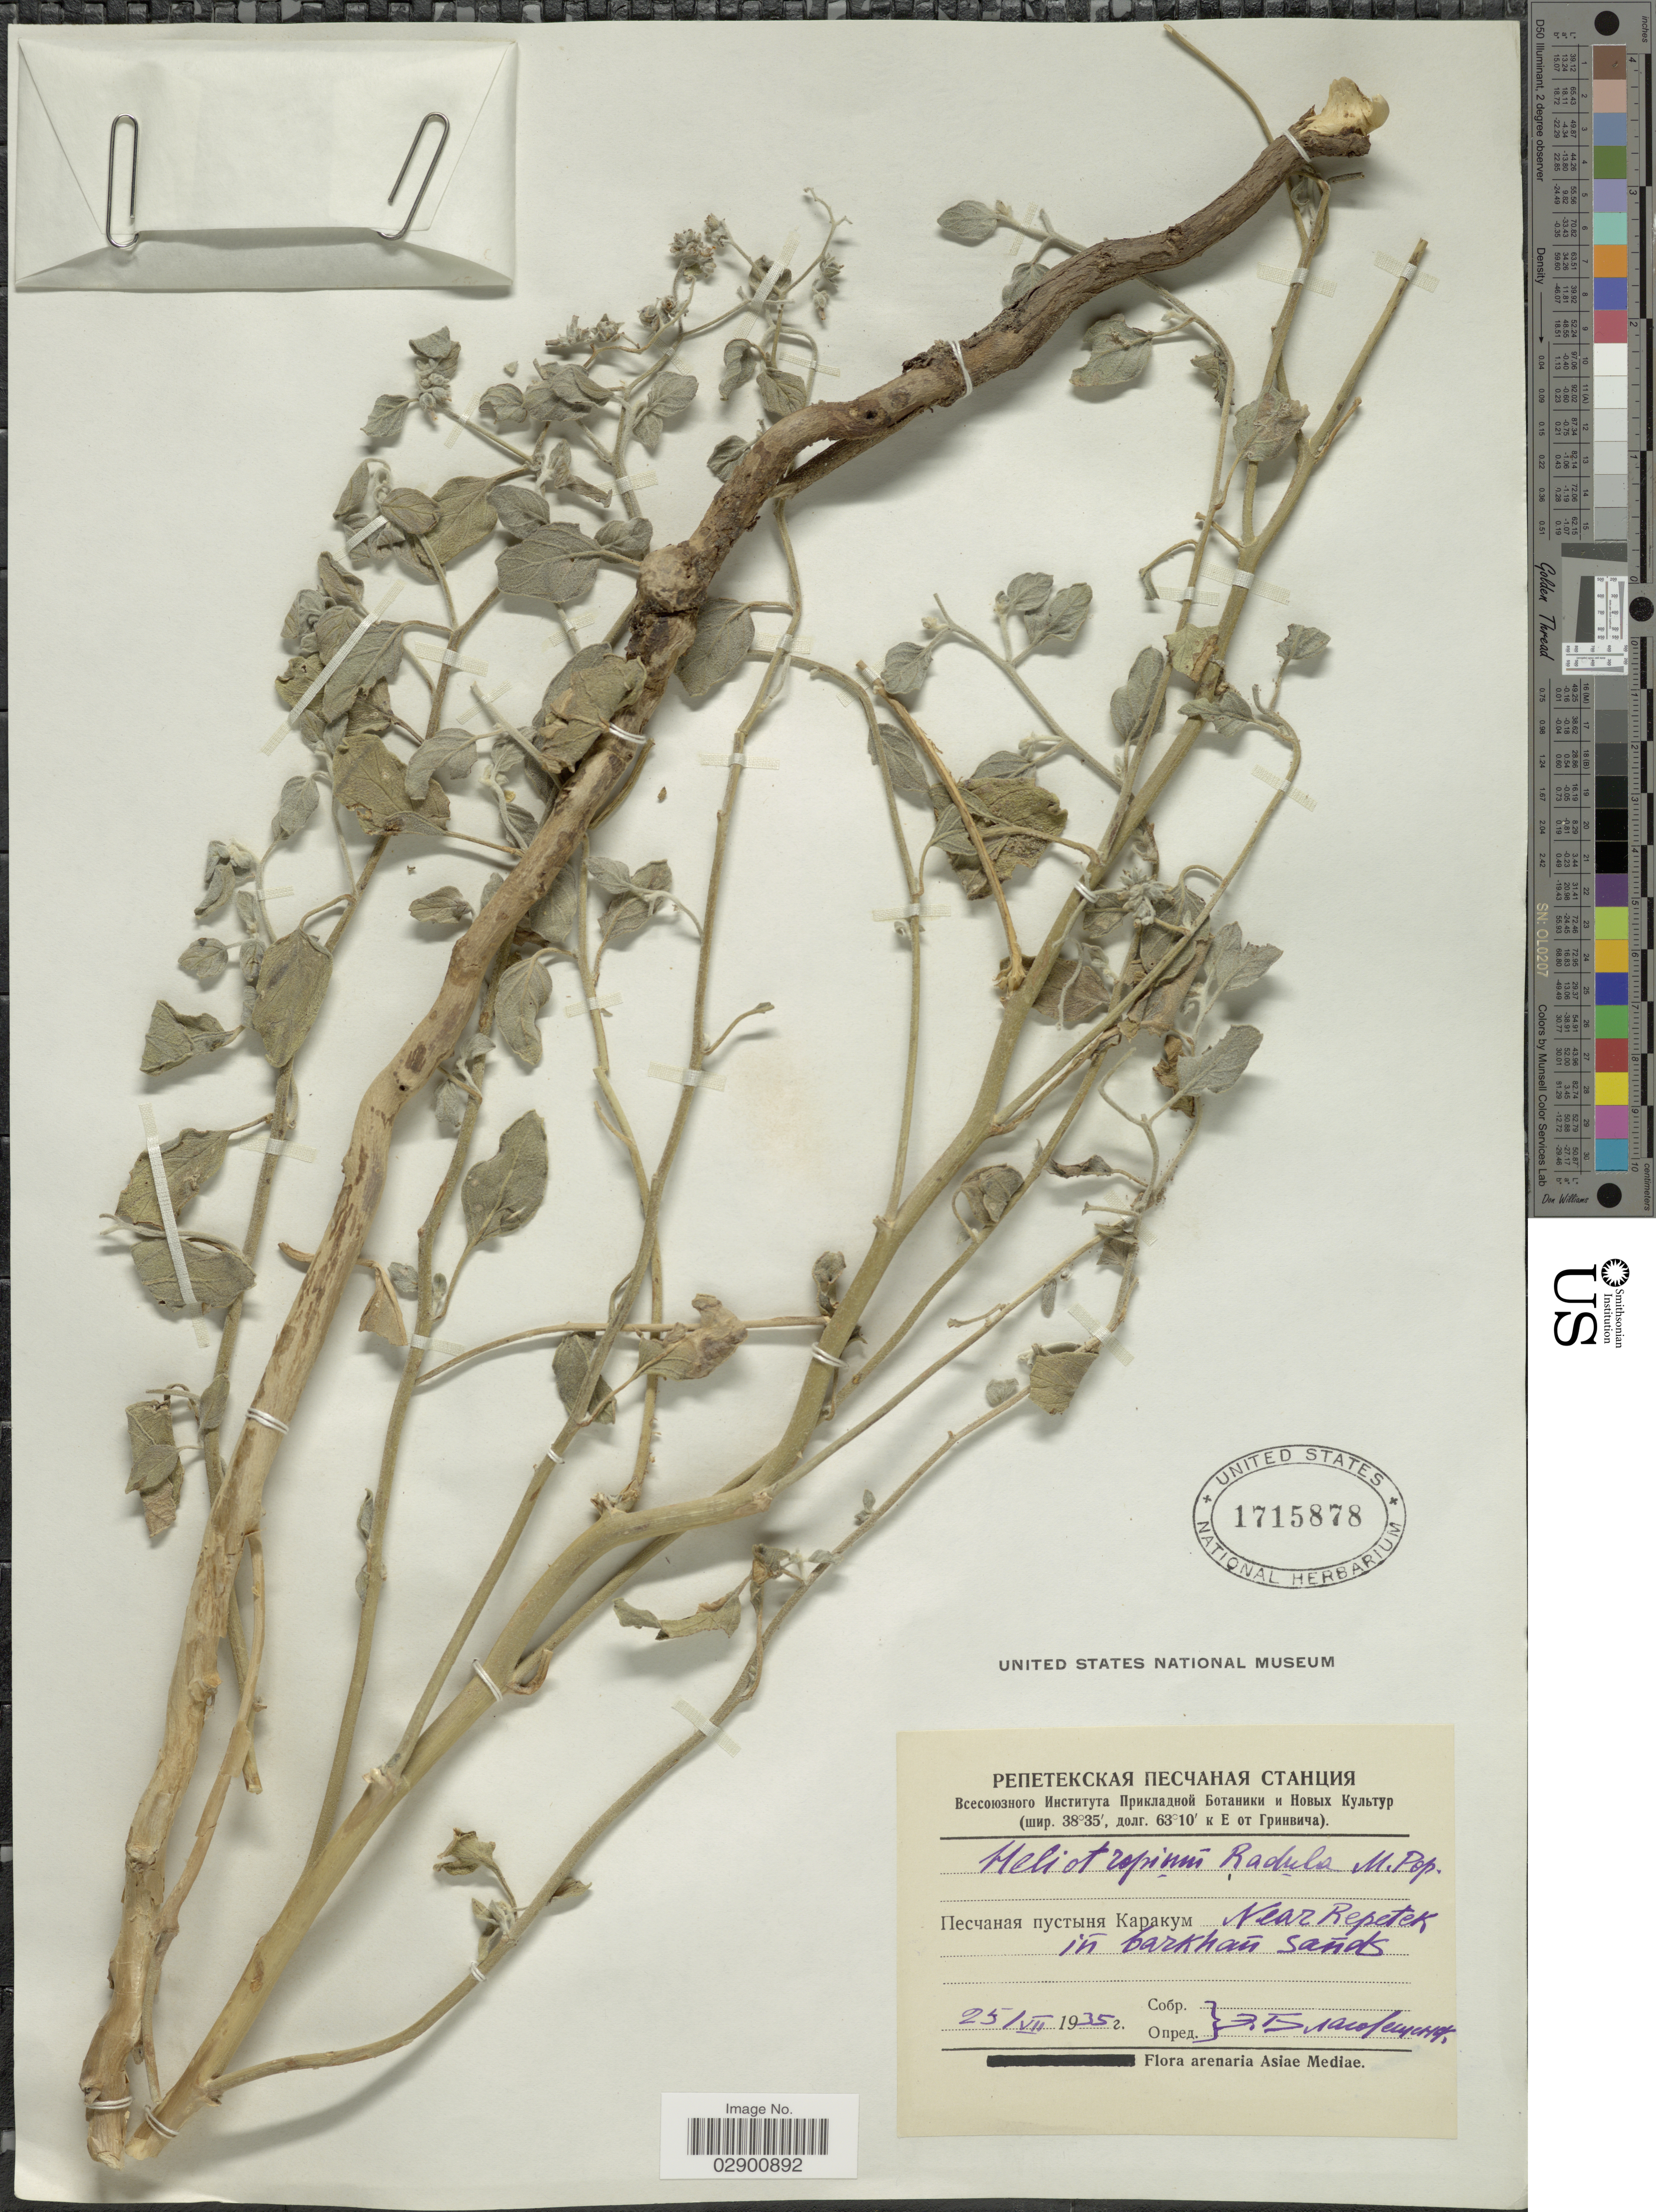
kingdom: Plantae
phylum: Tracheophyta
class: Magnoliopsida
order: Boraginales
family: Heliotropiaceae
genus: Heliotropium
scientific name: Heliotropium arguzioides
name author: Kar. & Kir.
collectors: E. Blagovechensky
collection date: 1935-07-25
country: Turkmenistan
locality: Karakum Desert, near Repetek.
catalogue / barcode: US 1715878